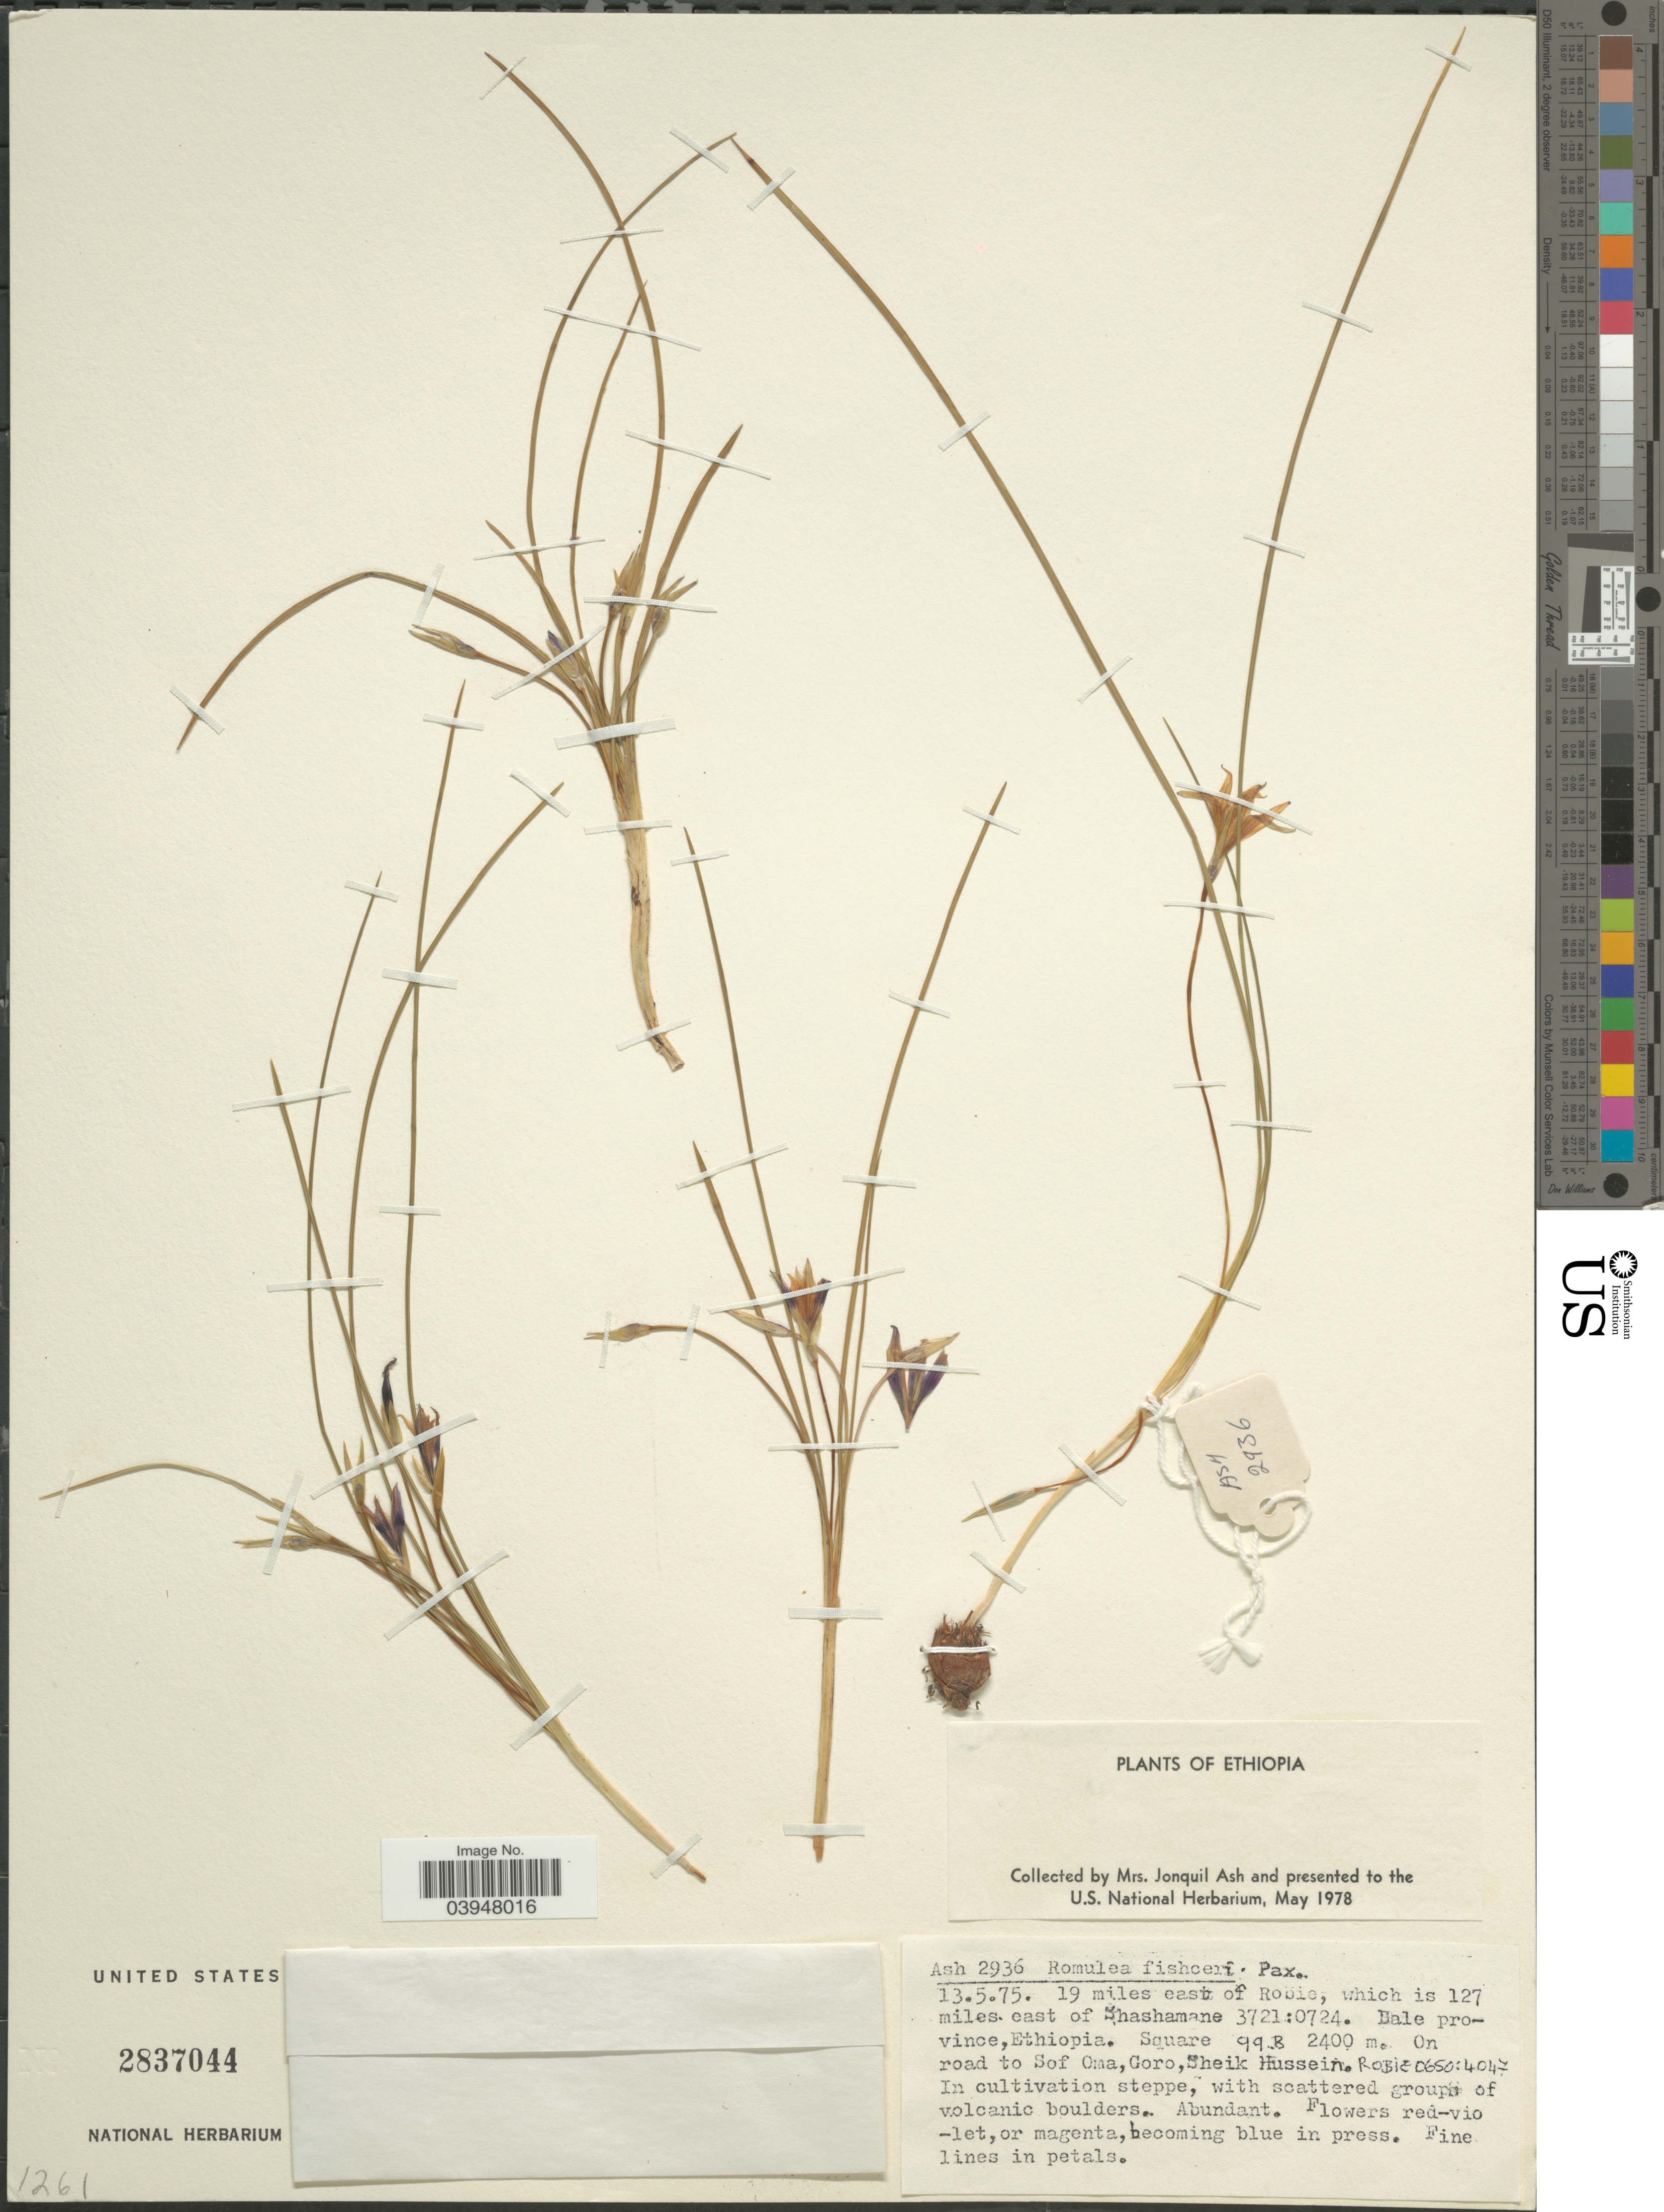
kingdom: Plantae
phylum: Tracheophyta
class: Liliopsida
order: Asparagales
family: Iridaceae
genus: Romulea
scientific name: Romulea fischeri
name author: Pax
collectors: J. Ash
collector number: Ash2936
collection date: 1975-05-13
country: Ethiopia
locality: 19 miles east of Robie, which is 127 miles east of Shashamane 3721:0724. Bale province. On road to Sof Oma, Goro, Sheik Hussein.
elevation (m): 2400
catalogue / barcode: US 2837044